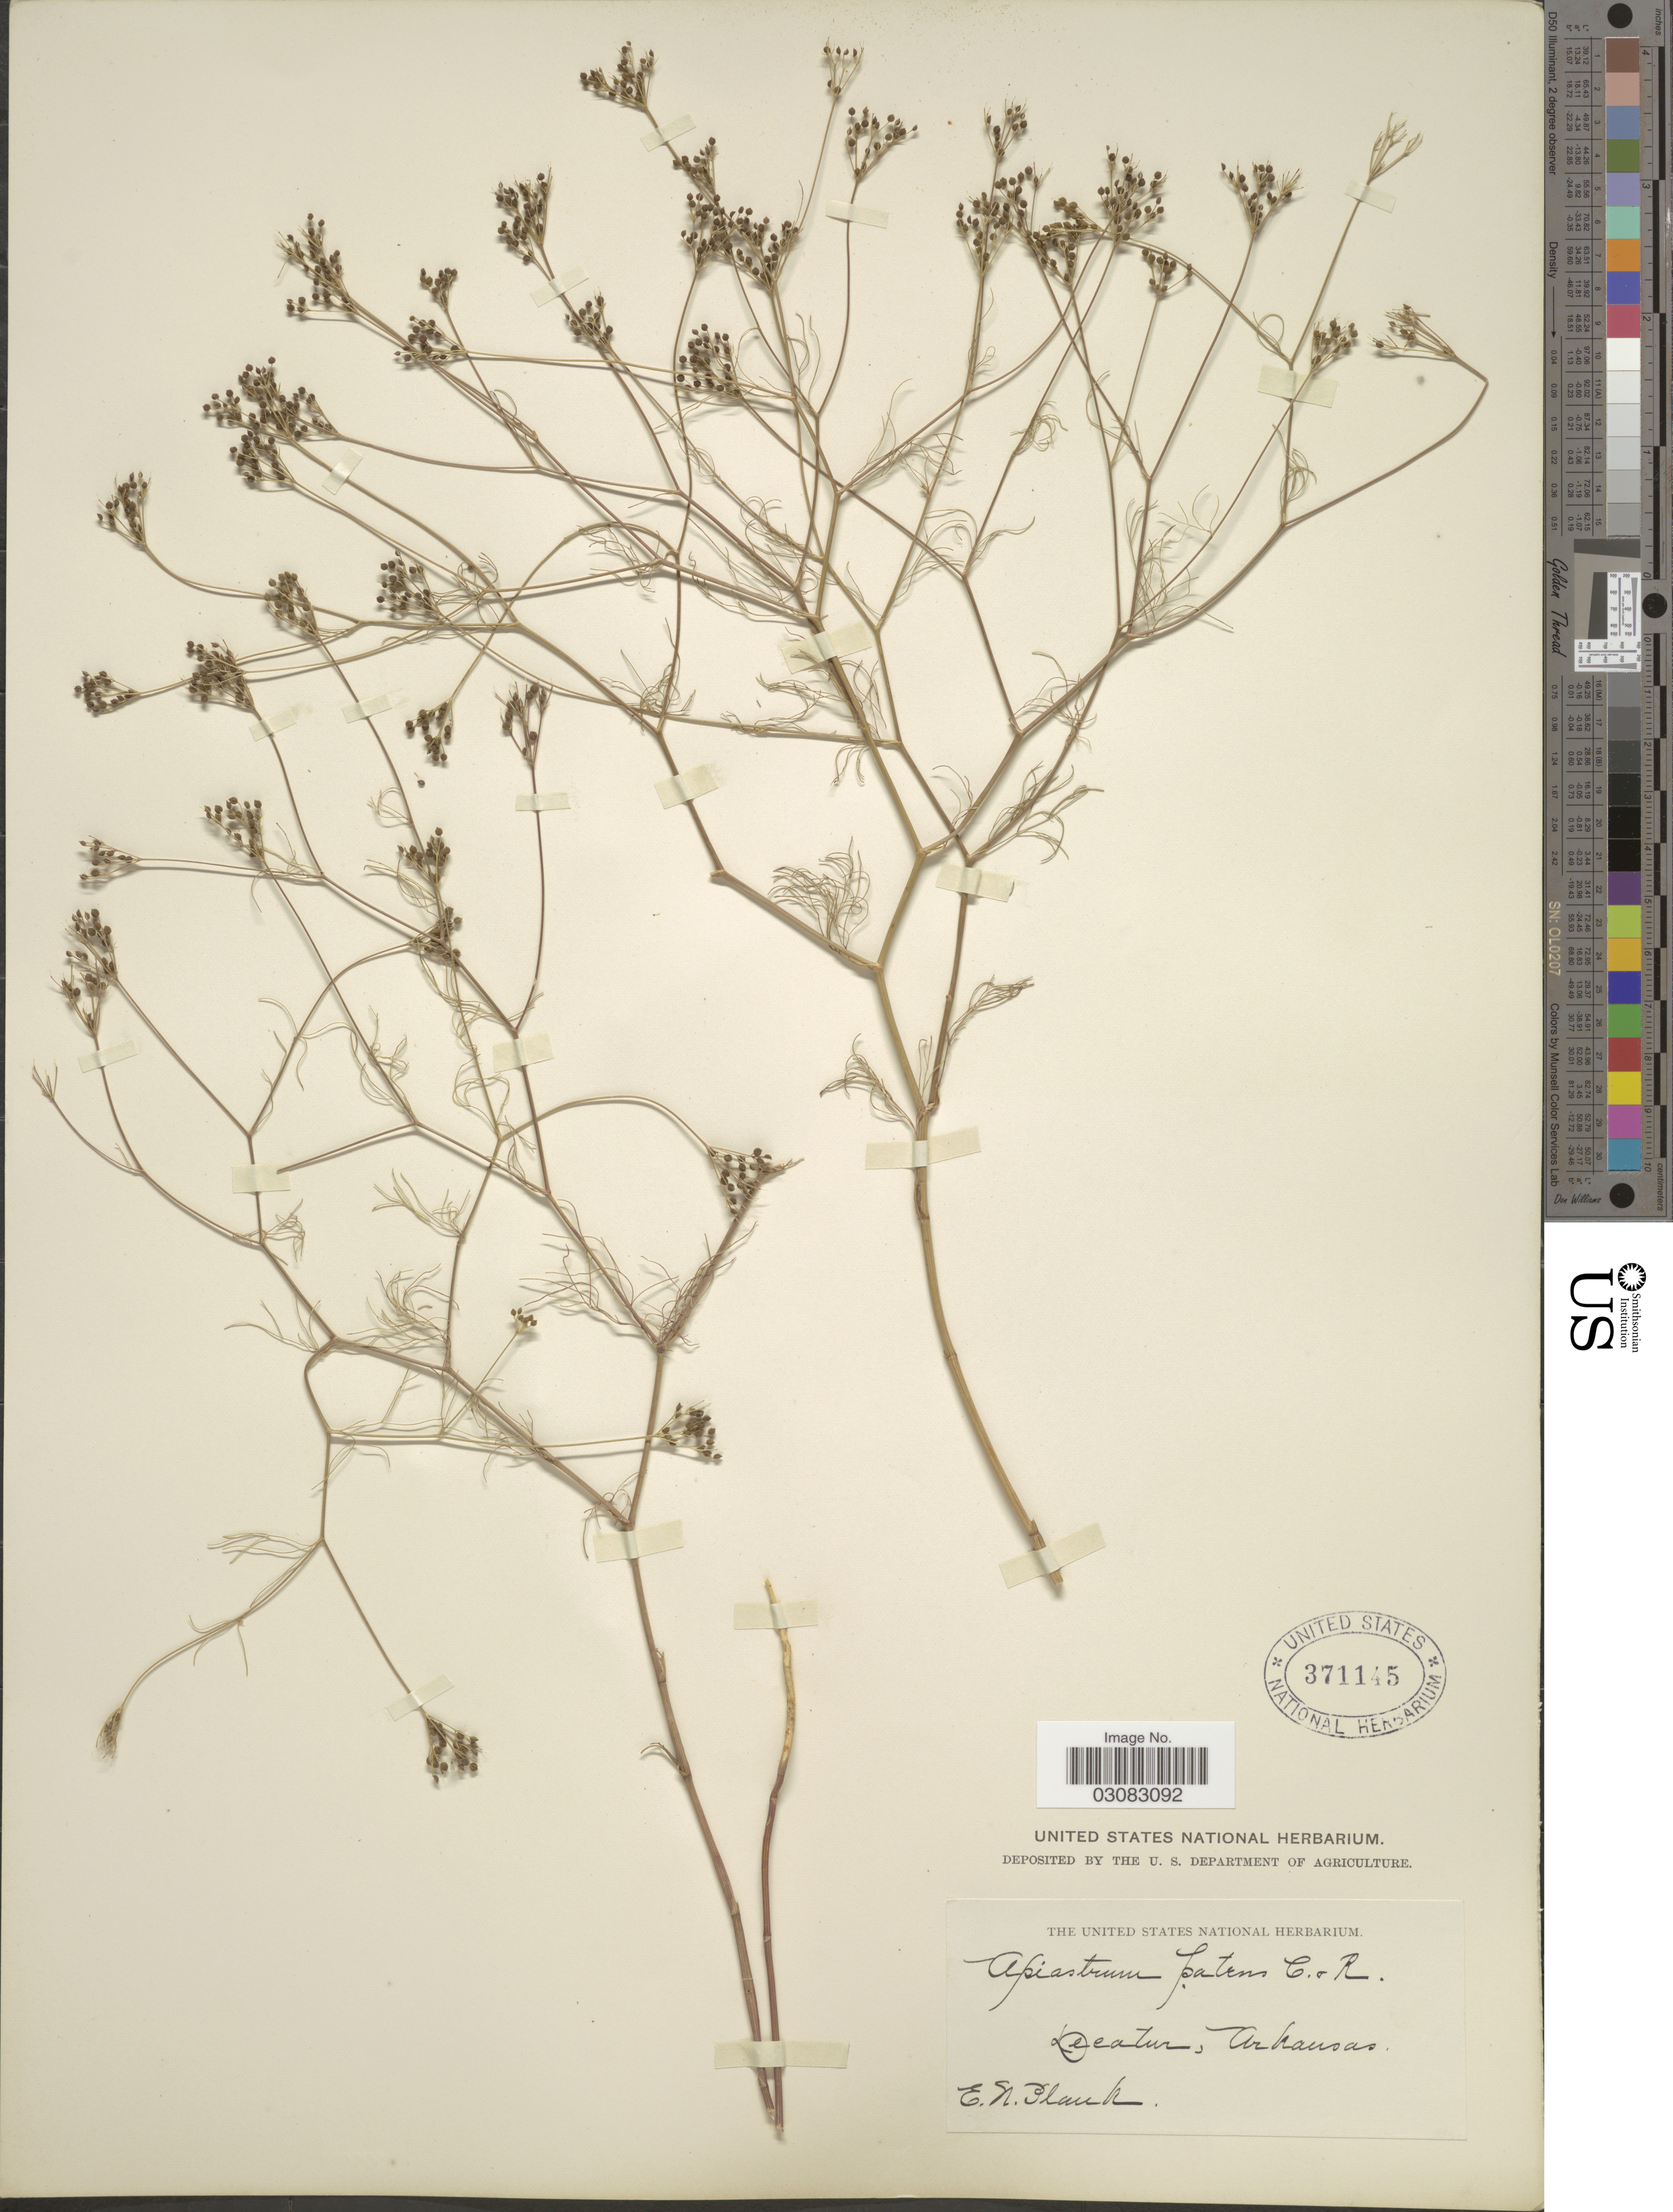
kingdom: Plantae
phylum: Tracheophyta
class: Magnoliopsida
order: Apiales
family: Apiaceae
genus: Spermolepis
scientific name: Spermolepis patens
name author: (Nutt. ex DC.) B.L. Rob.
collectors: E. Plank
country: United States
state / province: Arkansas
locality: Decatur.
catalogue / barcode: US 371145